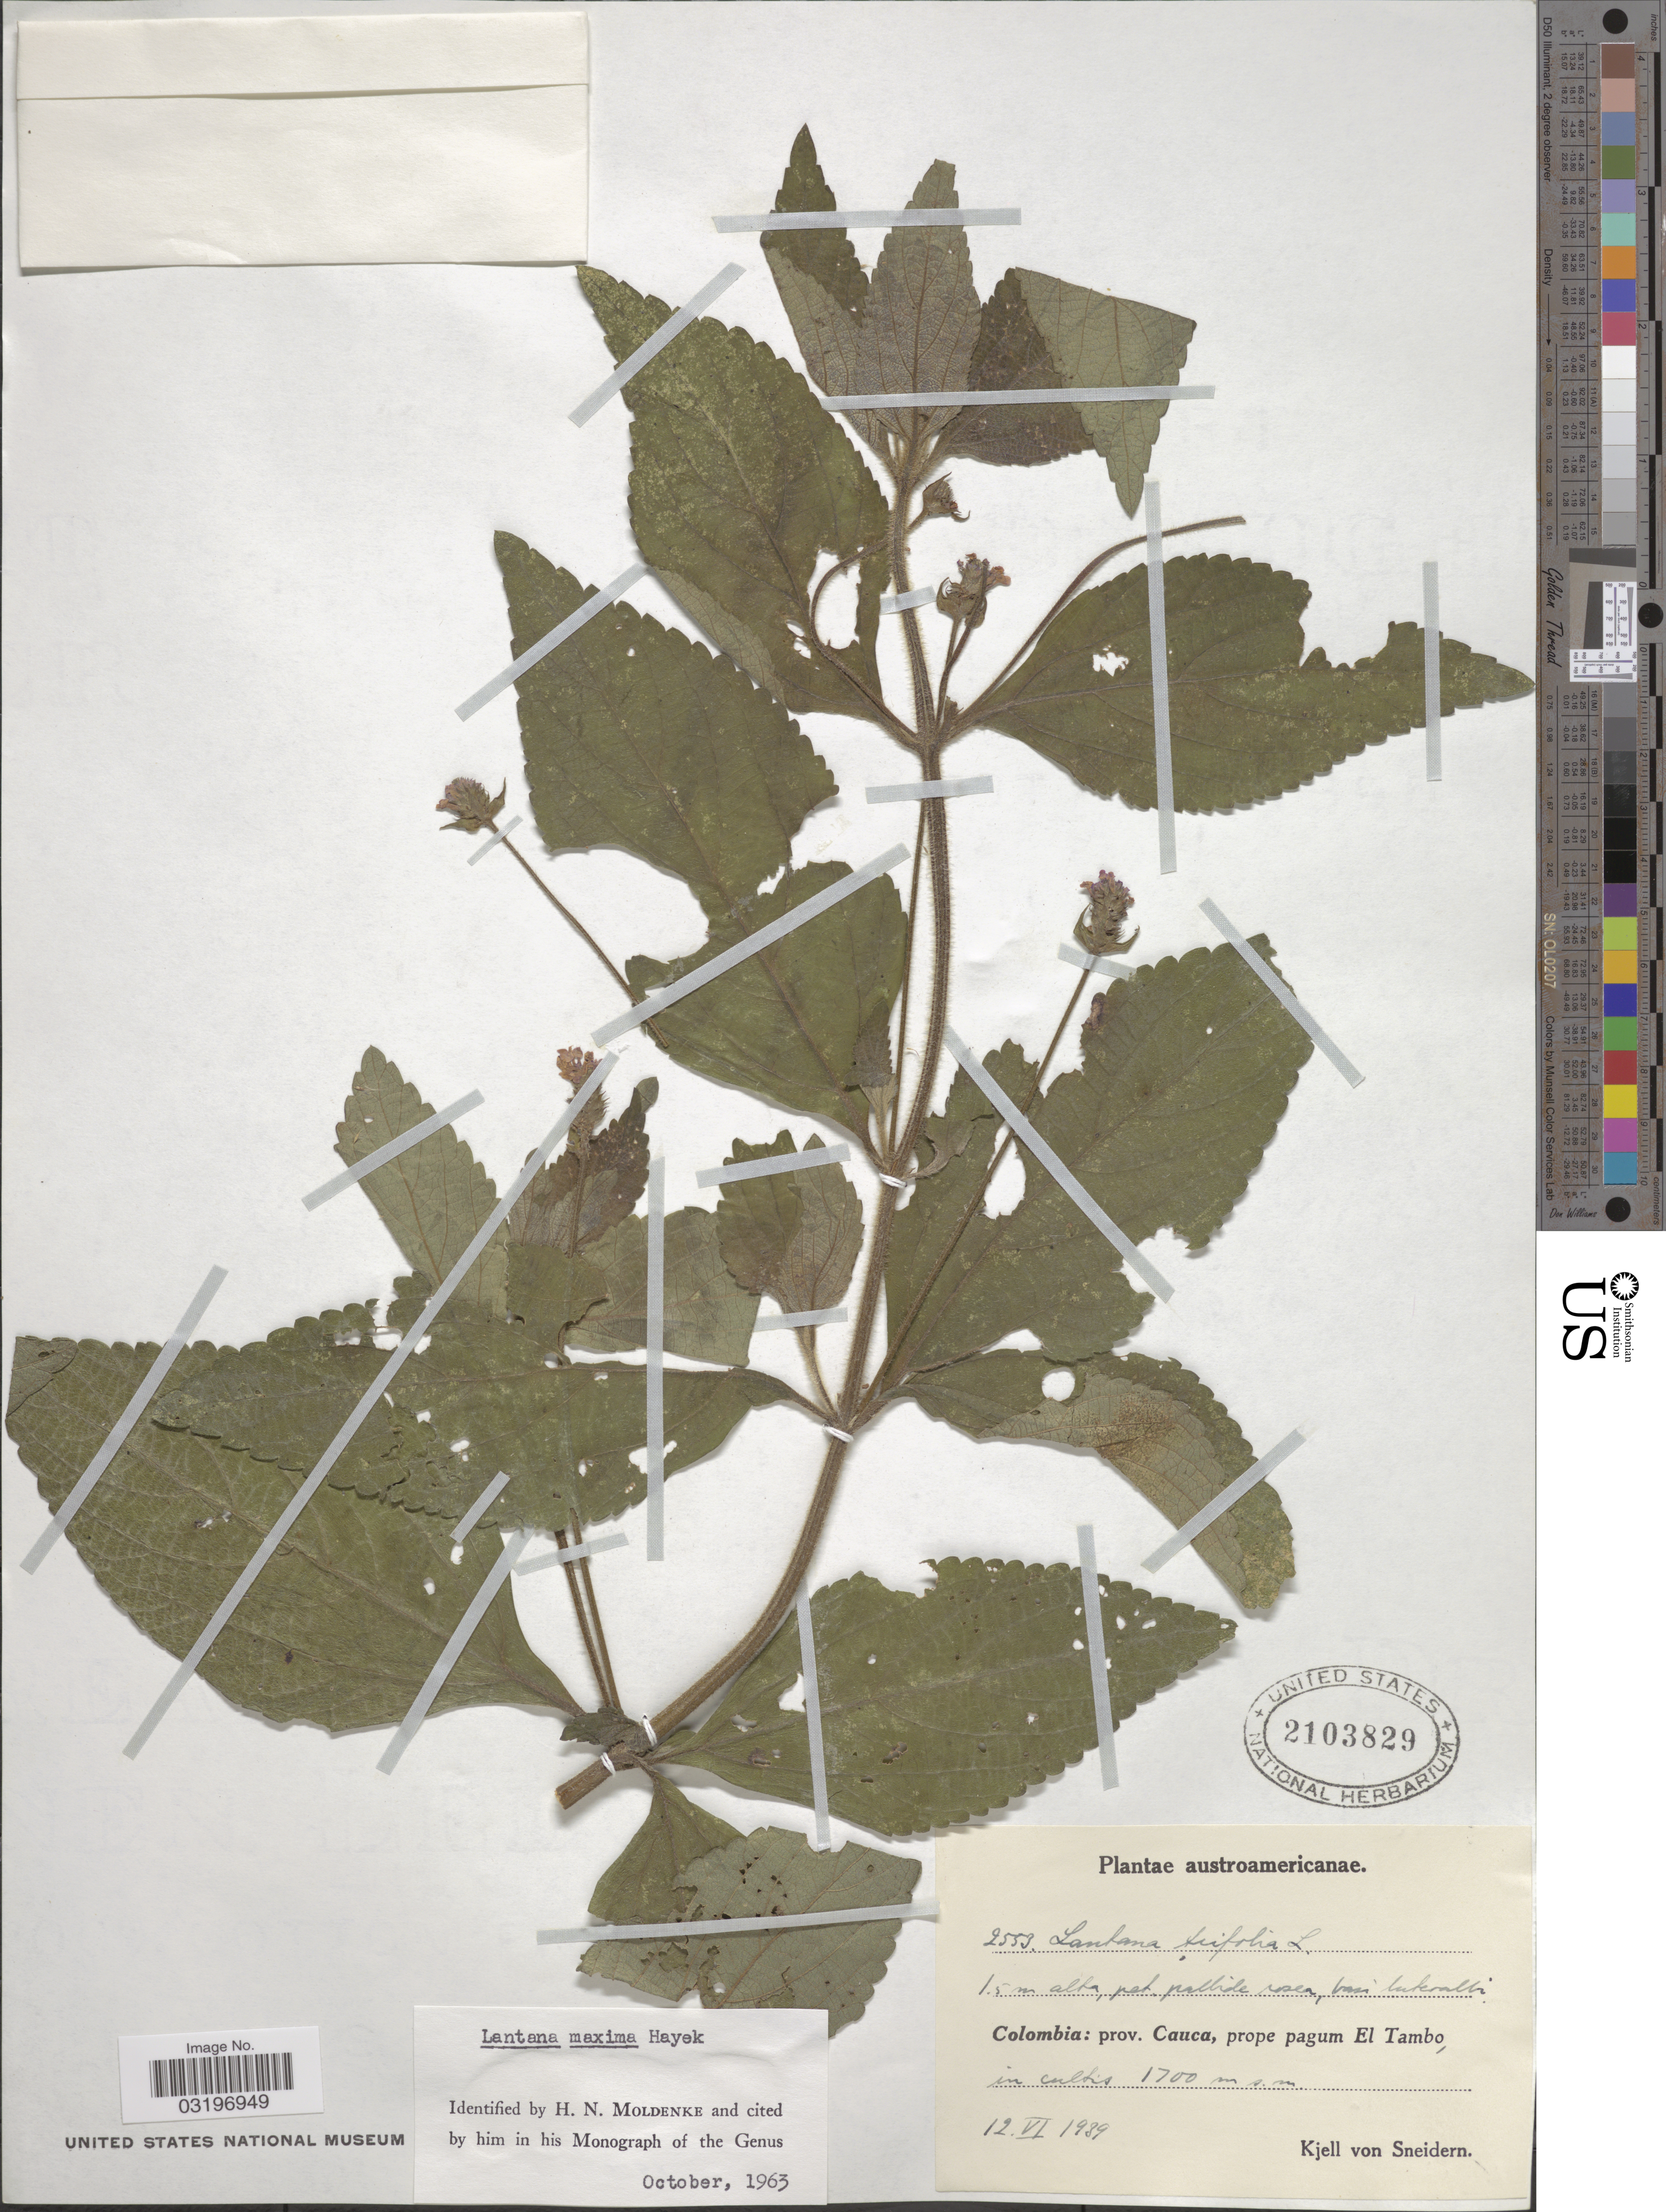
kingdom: Plantae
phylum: Tracheophyta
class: Magnoliopsida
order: Lamiales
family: Verbenaceae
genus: Lantana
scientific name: Lantana maxima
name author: Hayek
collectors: K. von Sneidern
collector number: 2553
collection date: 1939-06-12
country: Colombia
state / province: Cauca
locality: Prope pagum El Tambo.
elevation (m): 1700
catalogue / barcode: US 2103829